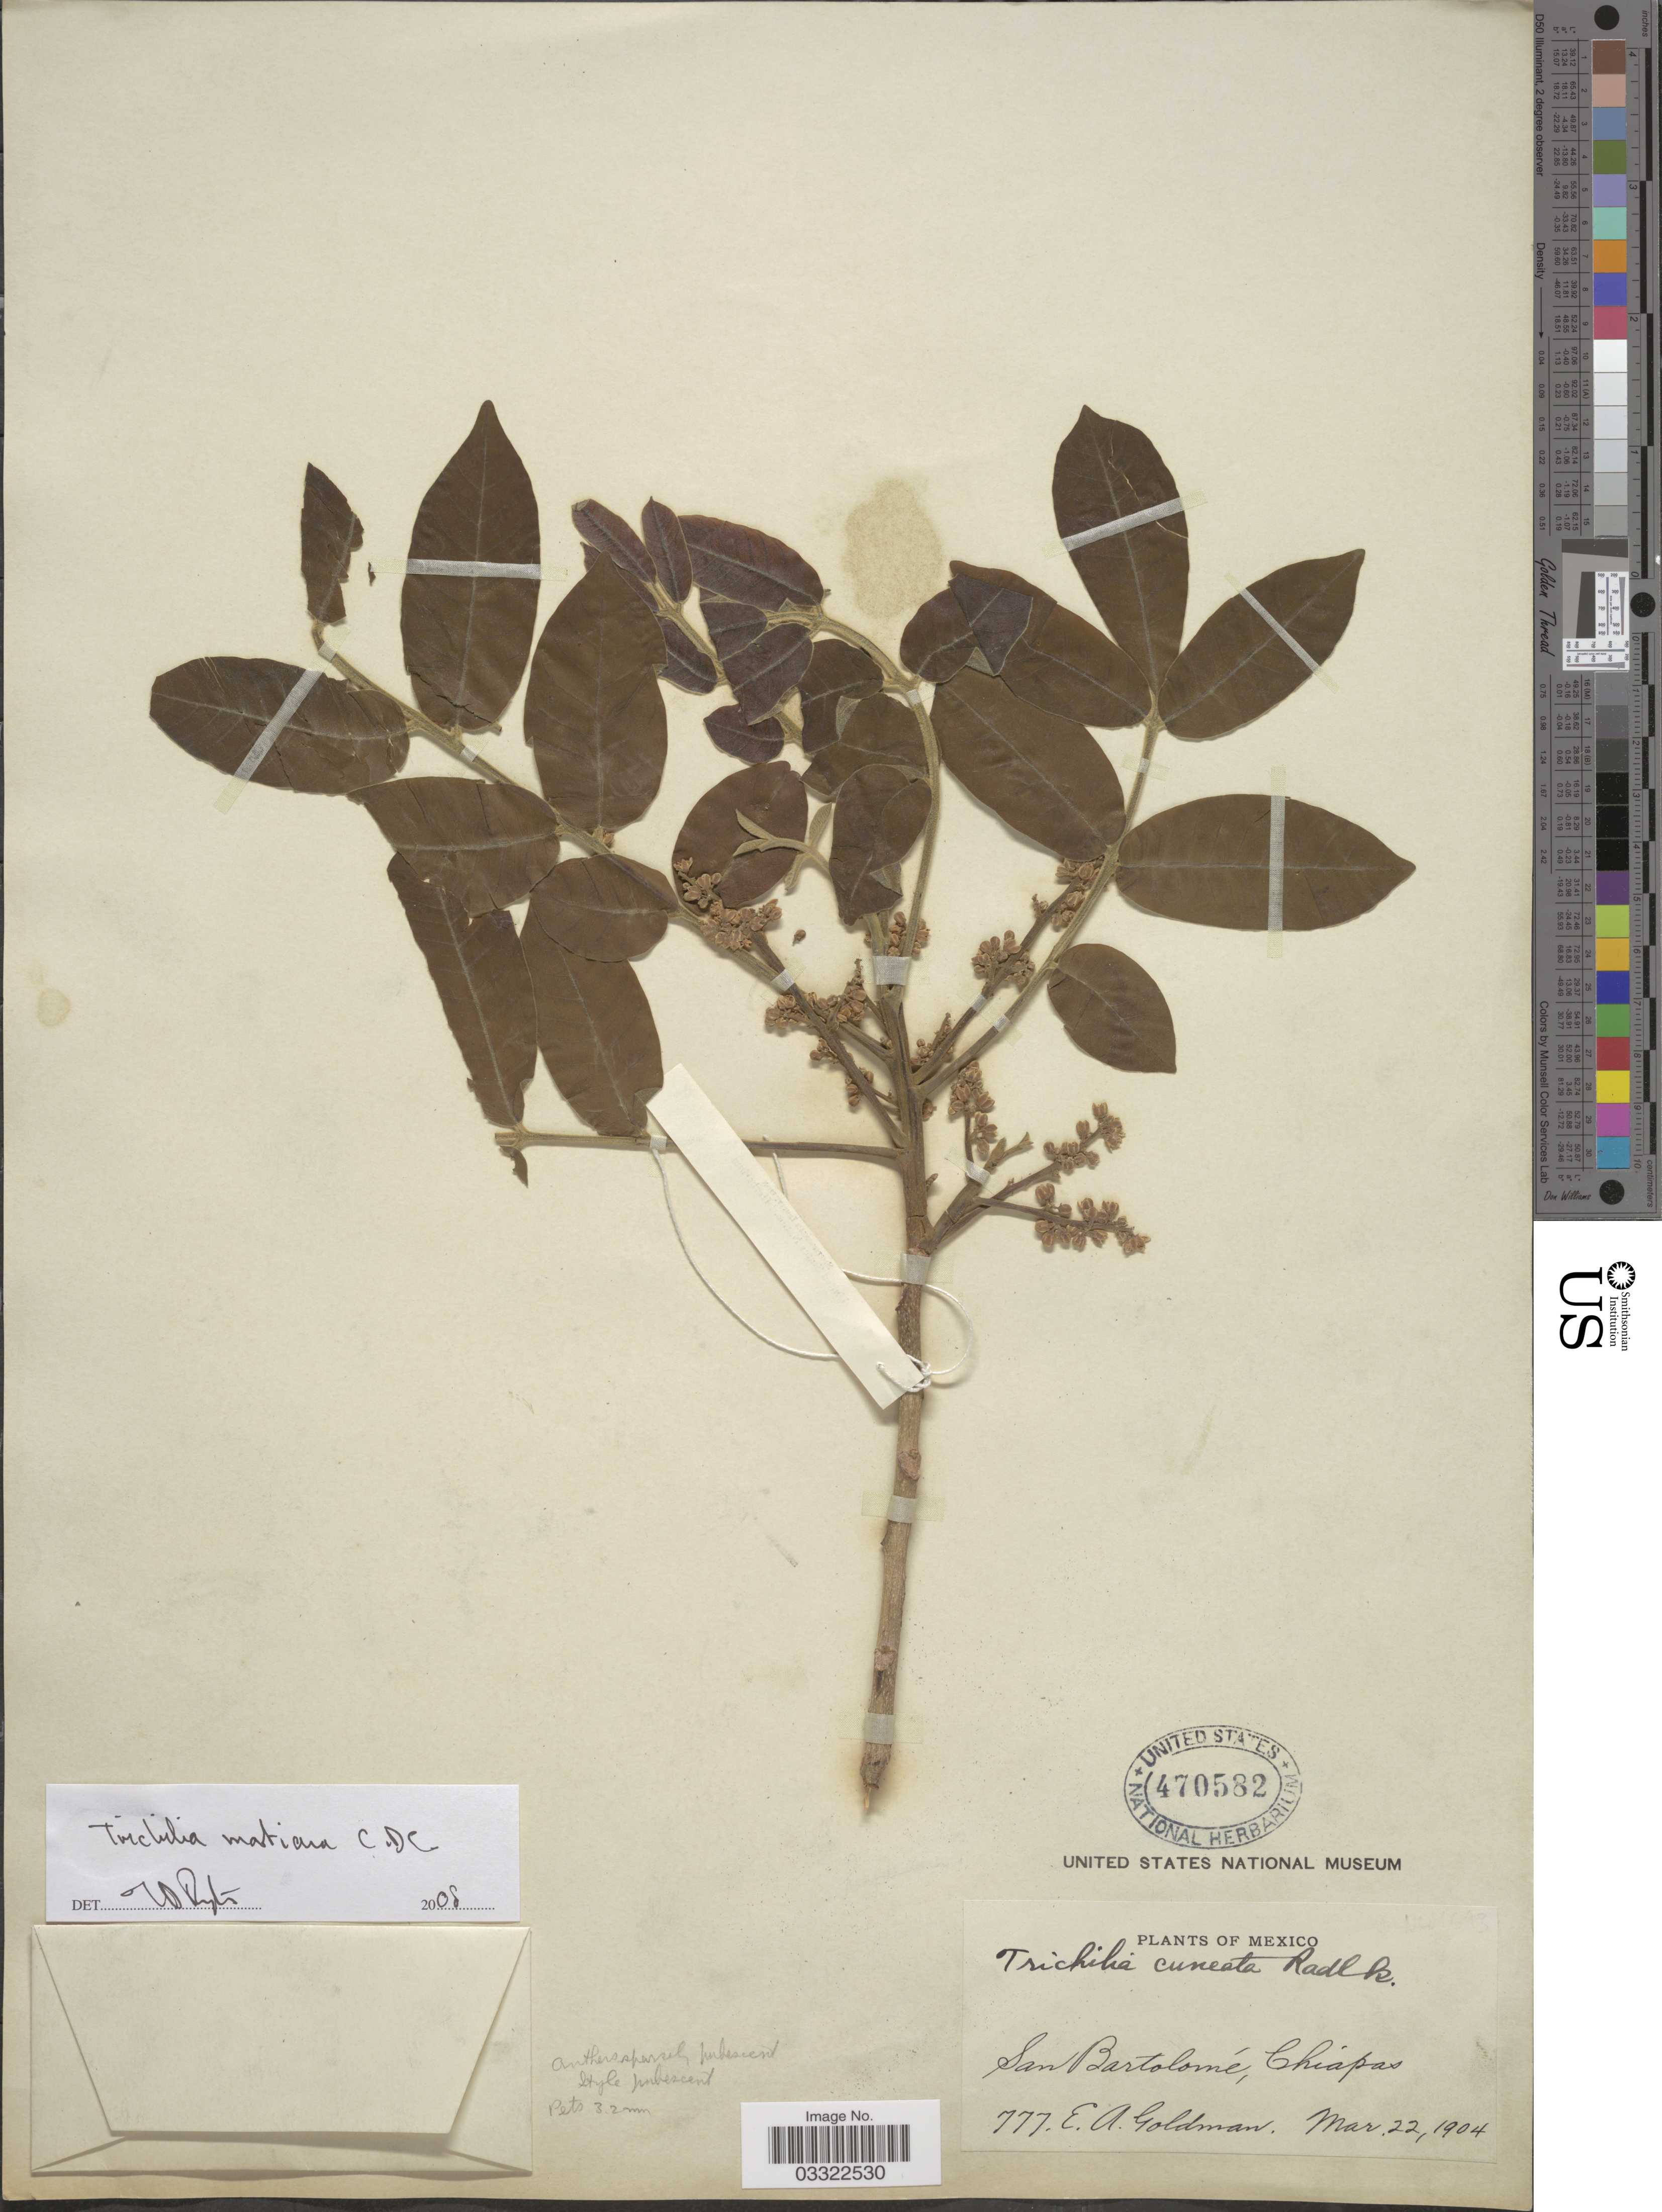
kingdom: Plantae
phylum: Tracheophyta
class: Magnoliopsida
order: Sapindales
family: Meliaceae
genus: Trichilia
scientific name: Trichilia martiana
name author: C. DC.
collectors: E. A. Goldman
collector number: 777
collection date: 1904-03-22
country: Mexico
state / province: Chiapas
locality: San Bartolomé.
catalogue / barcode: US 470582